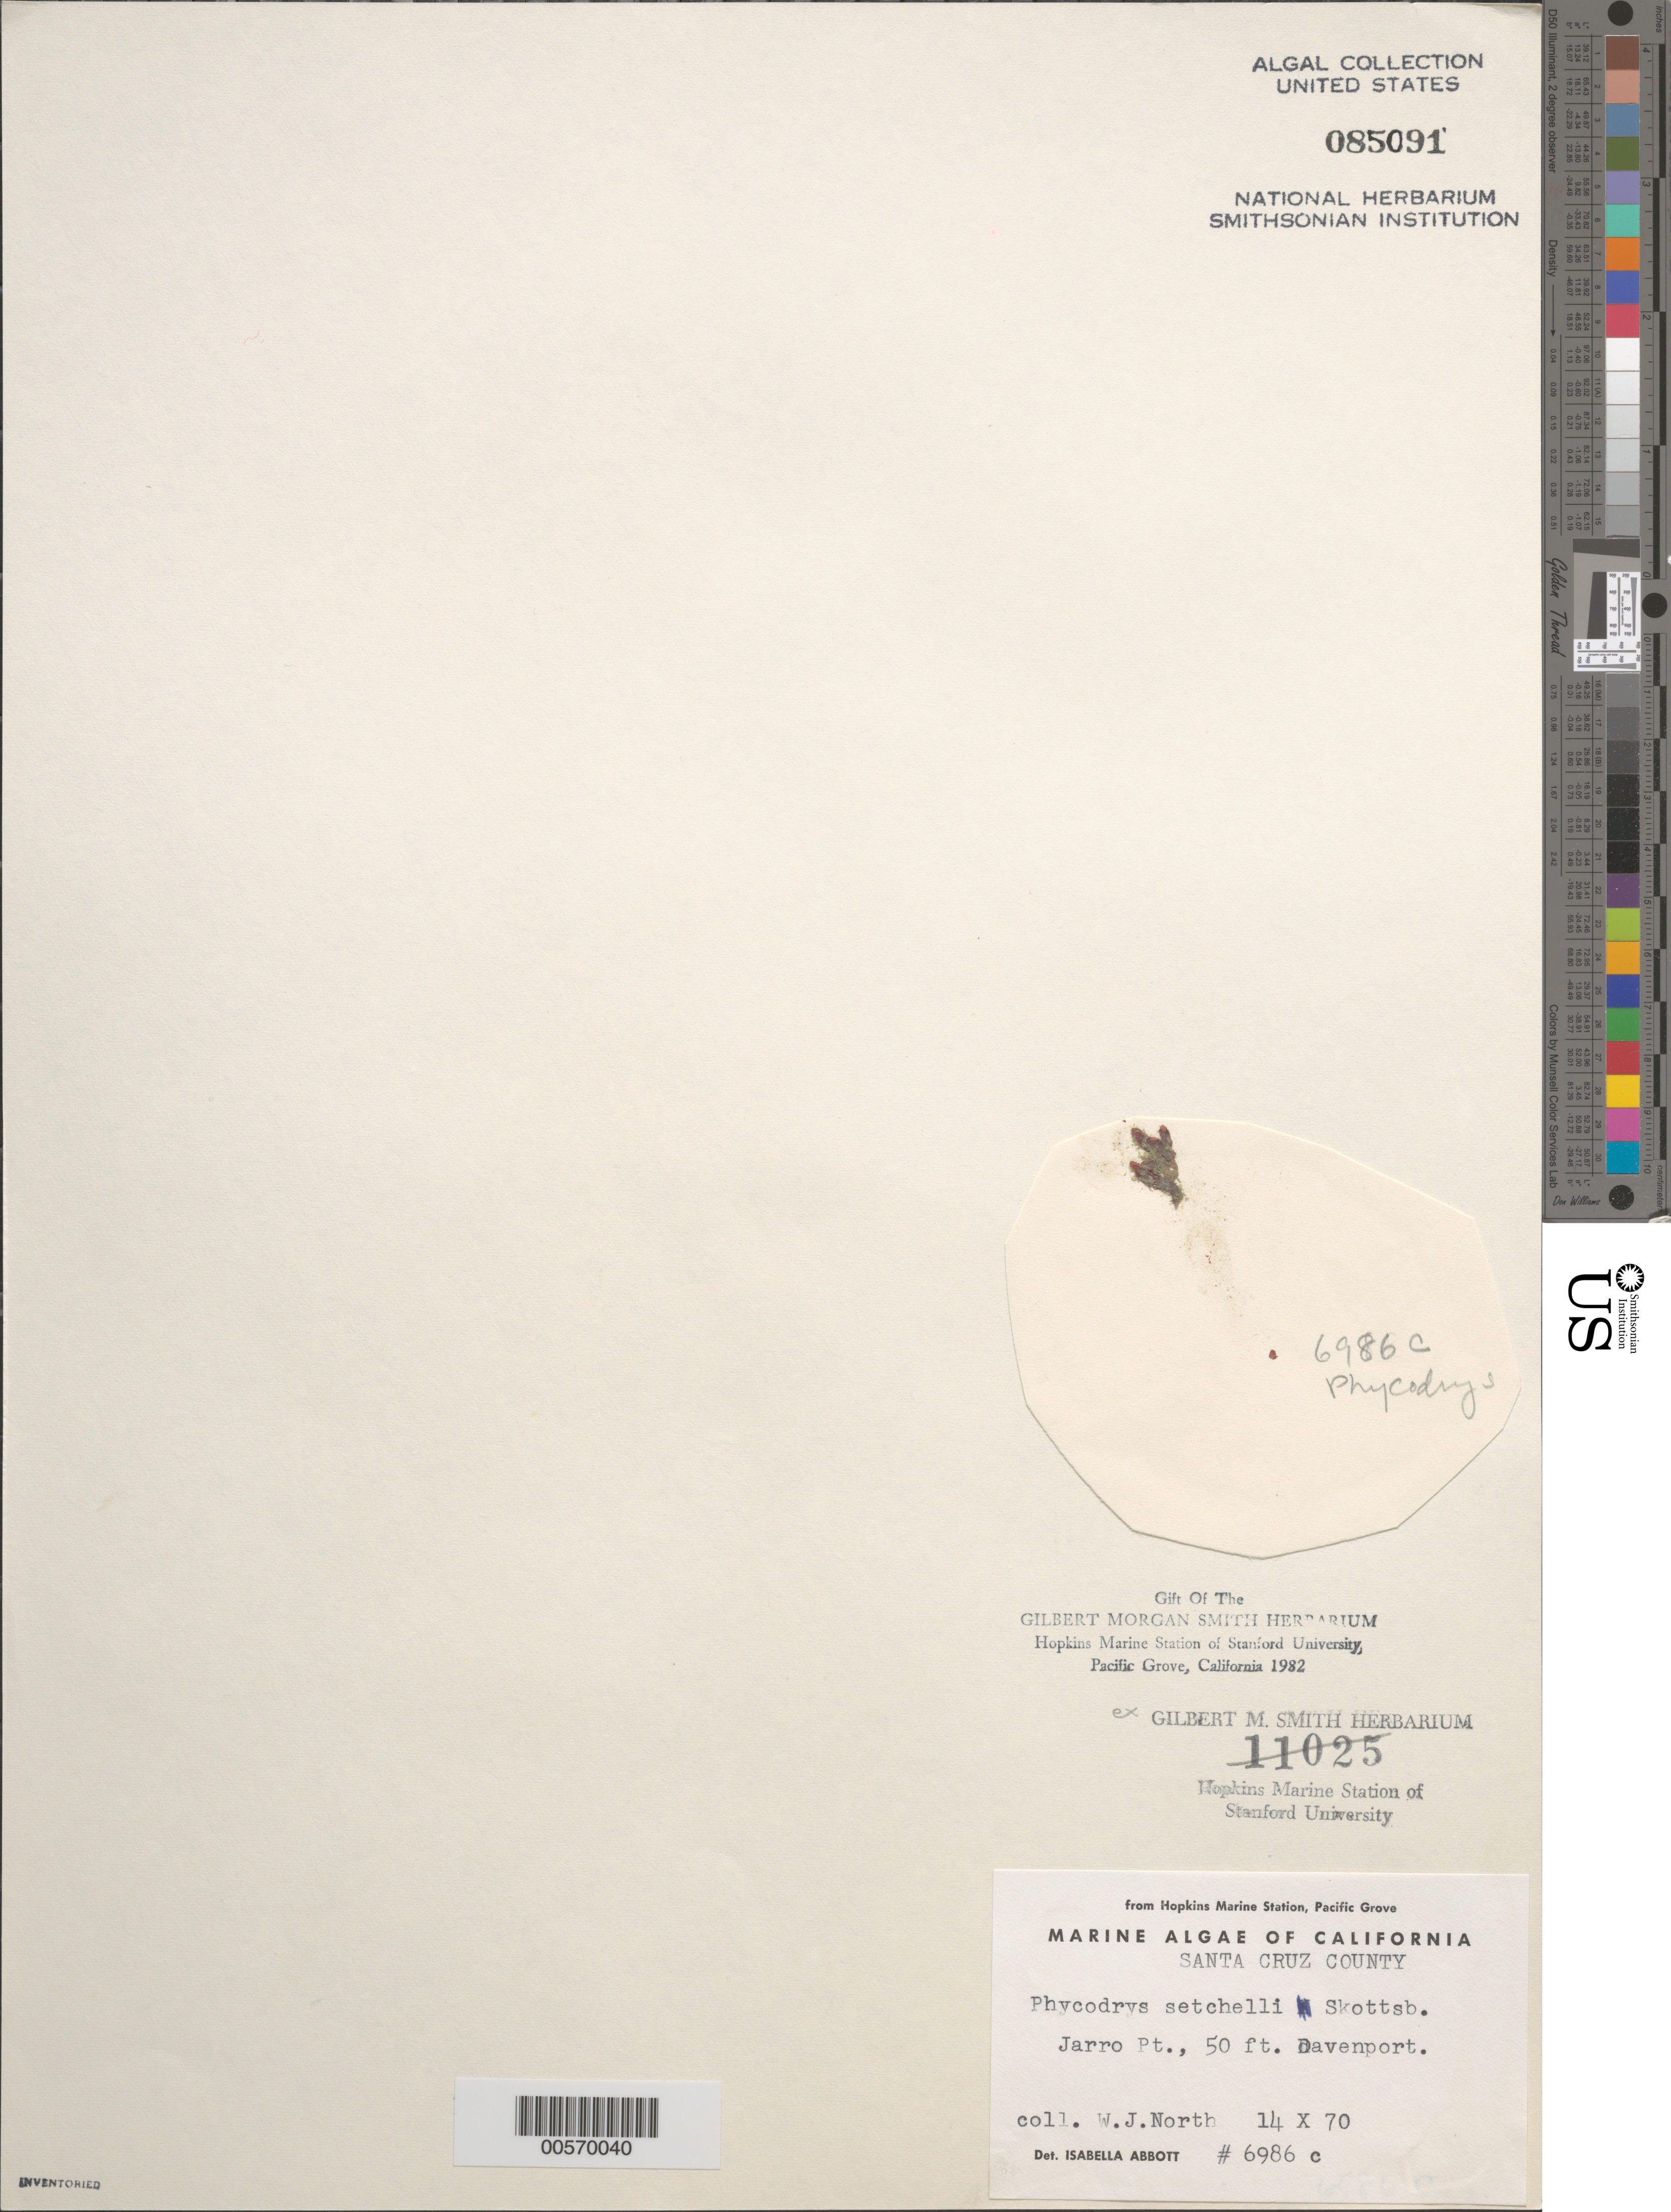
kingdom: Plantae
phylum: Rhodophyta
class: Florideophyceae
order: Ceramiales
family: Delesseriaceae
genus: Phycodrys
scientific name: Phycodrys setchellii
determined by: Abbott, Isabella A.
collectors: W. North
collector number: IAA 6986c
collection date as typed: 14 Oct 1970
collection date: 1970-10-14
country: United States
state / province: California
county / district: Santa Cruz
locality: El Jarro Point (Jarro Point), Davenport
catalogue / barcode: US 85091